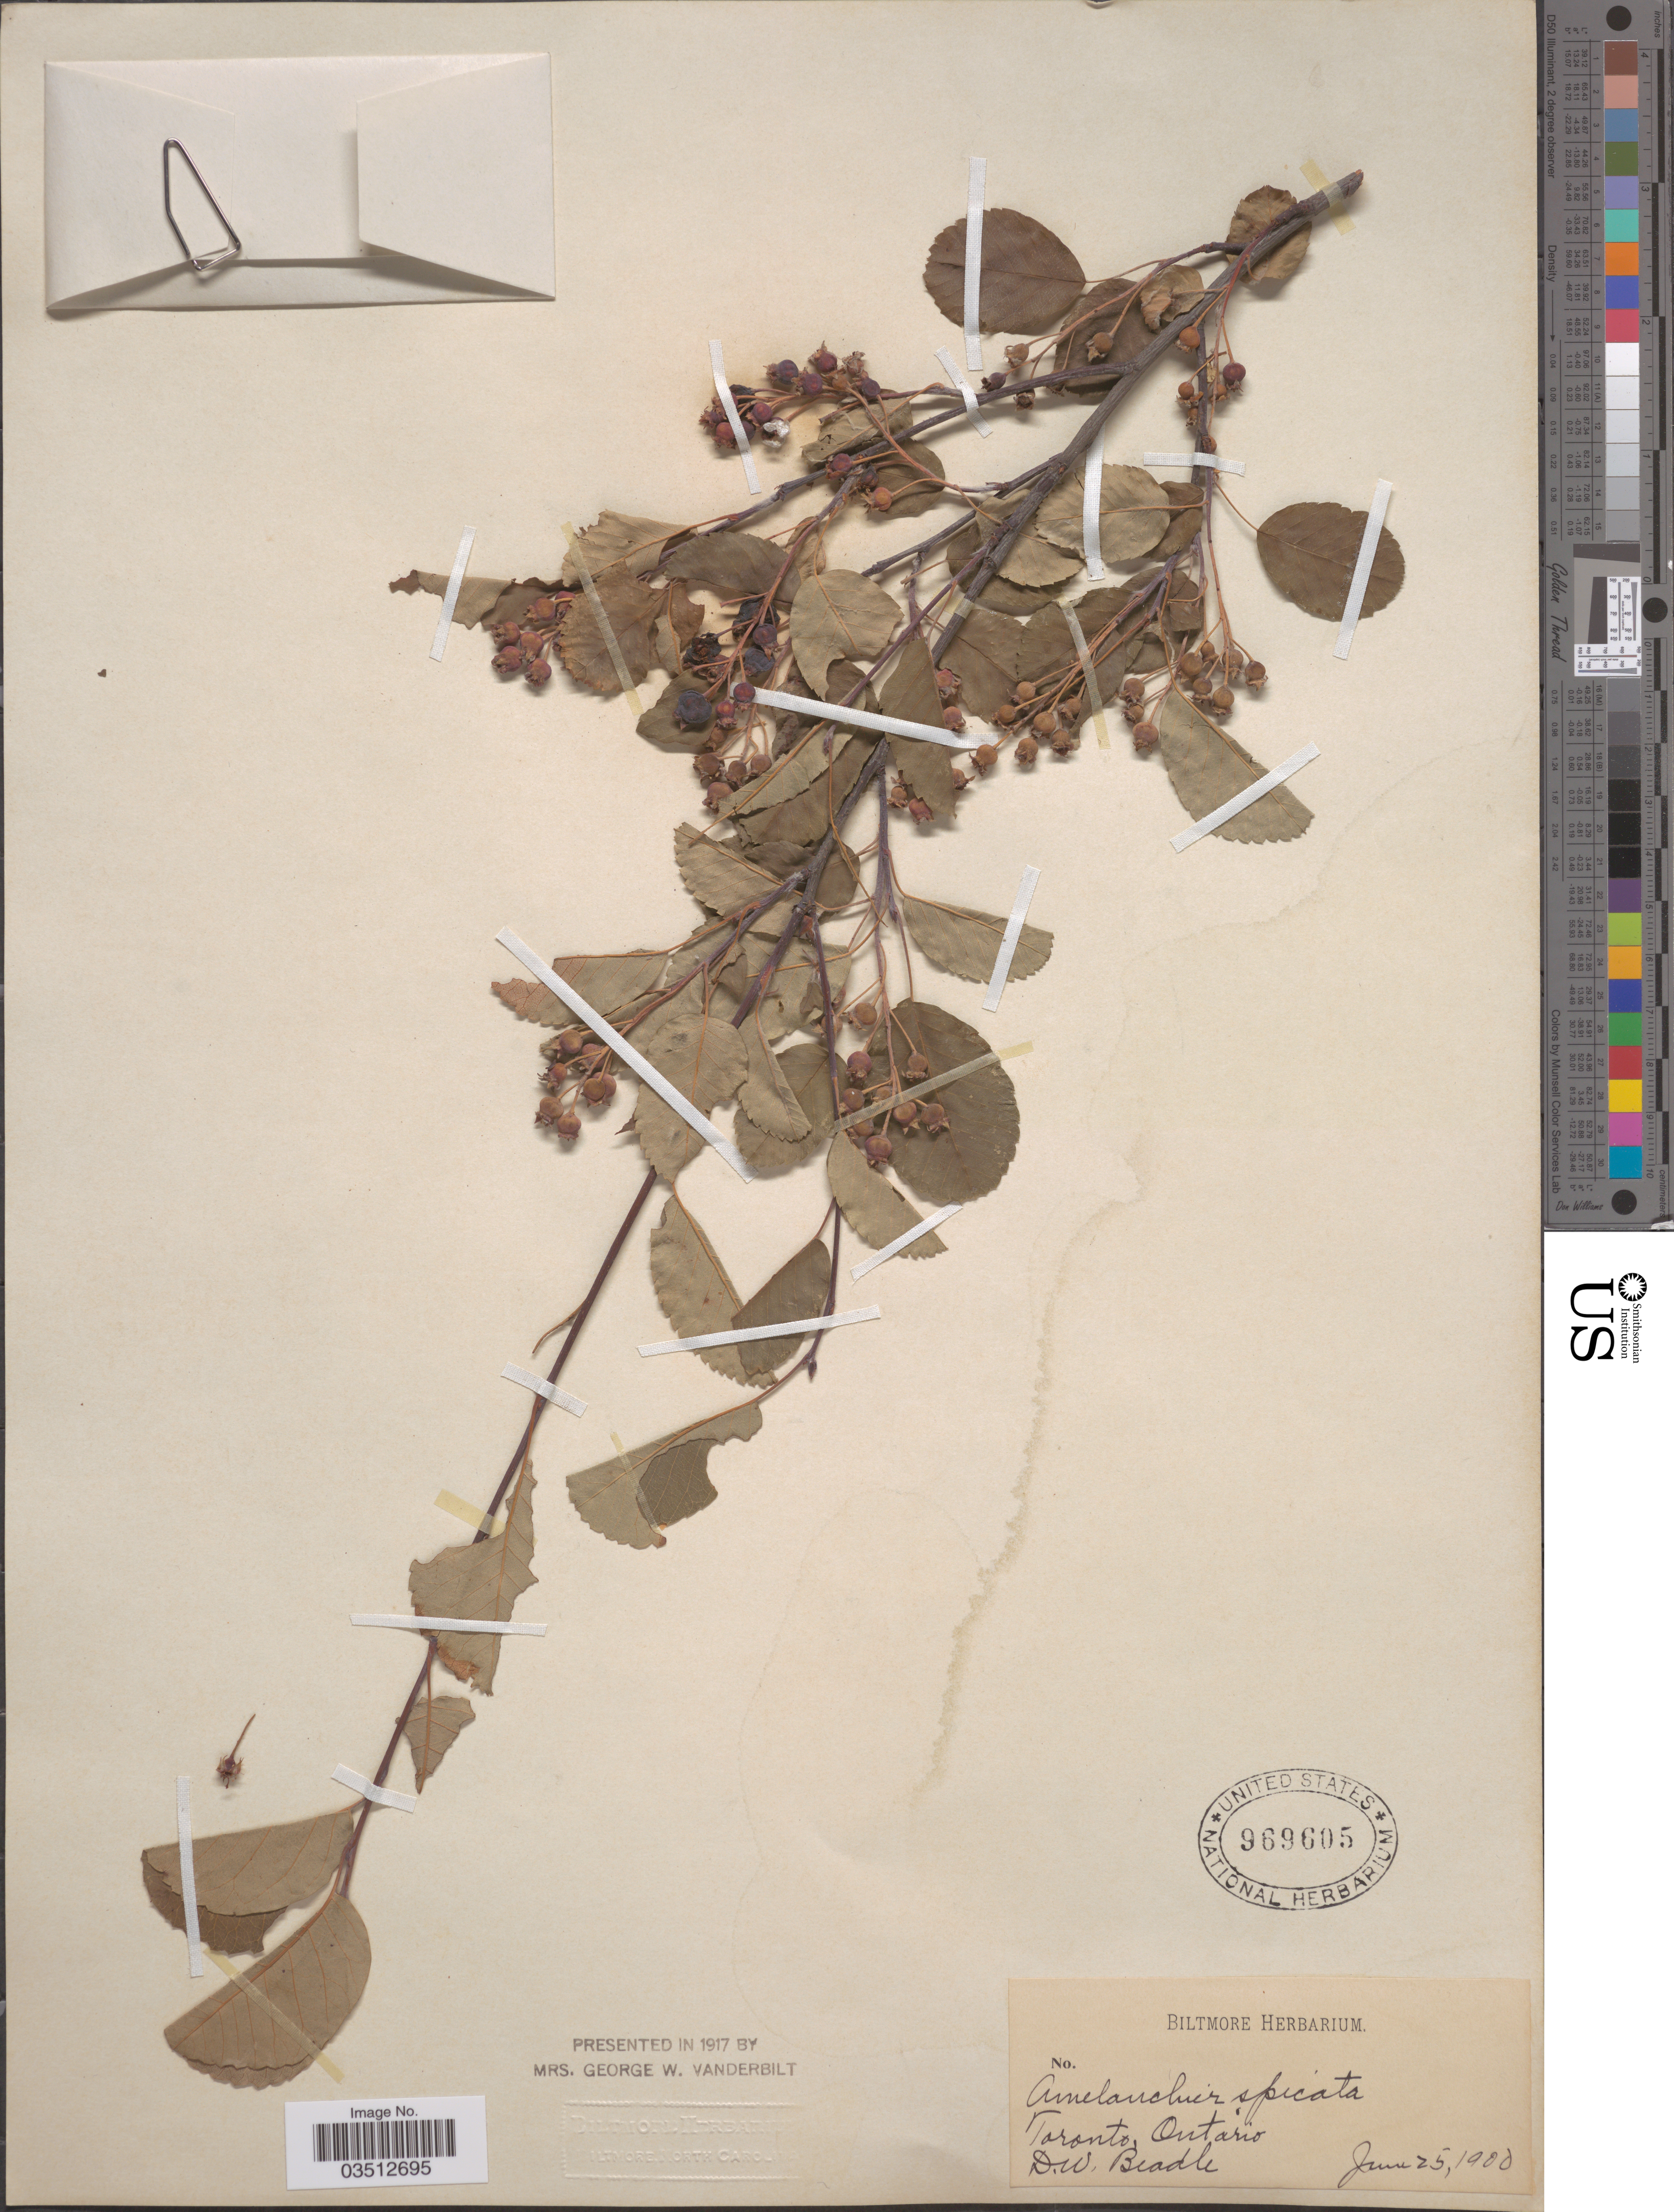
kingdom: Plantae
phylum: Tracheophyta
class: Magnoliopsida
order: Rosales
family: Rosaceae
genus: Amelanchier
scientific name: Amelanchier x spicata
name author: (Lam.) K. Koch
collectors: D. Beadle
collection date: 1900-06-25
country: Canada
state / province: Ontario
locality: Toronto.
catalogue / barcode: US 969605